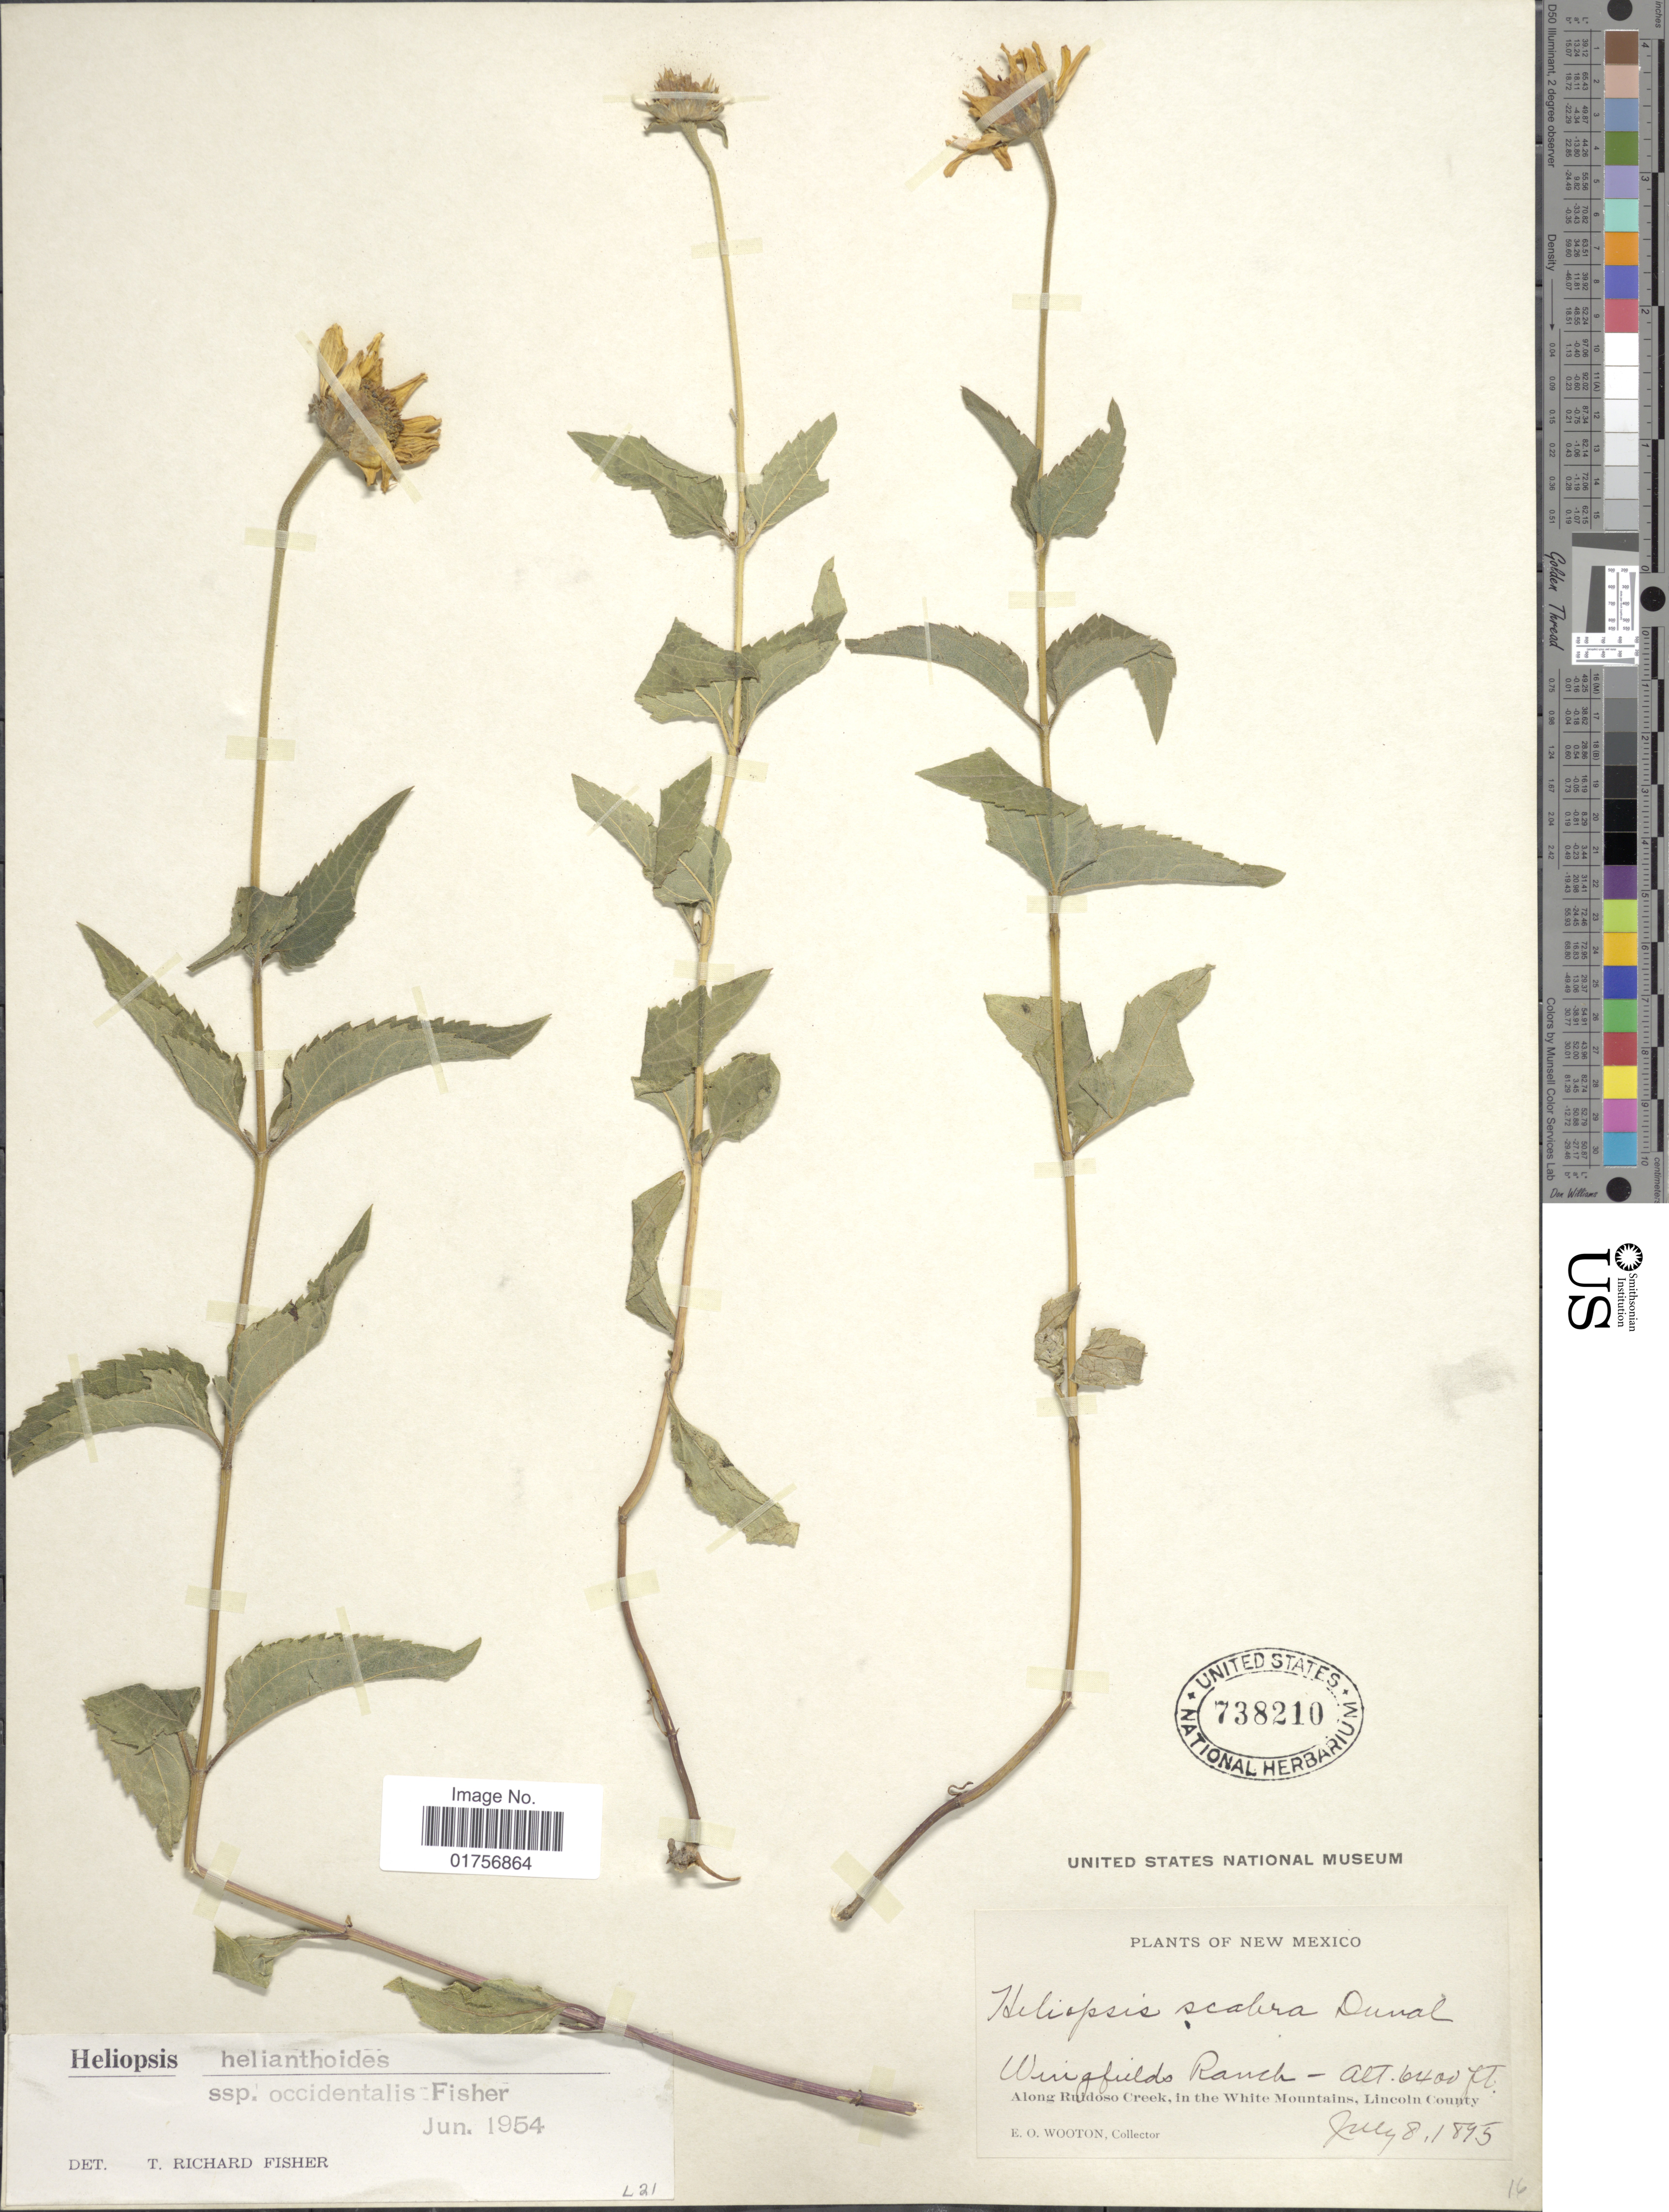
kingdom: Plantae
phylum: Tracheophyta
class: Magnoliopsida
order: Asterales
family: Asteraceae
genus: Heliopsis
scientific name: Heliopsis helianthoides subsp. occidentalis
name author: T.R. Fisher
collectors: E. O. Wooton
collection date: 1895-07-08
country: United States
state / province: New Mexico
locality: Wingfields Ranch, Along Ruidoso Creek, in the White Mountains, Lincoln County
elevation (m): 1951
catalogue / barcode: US 738210